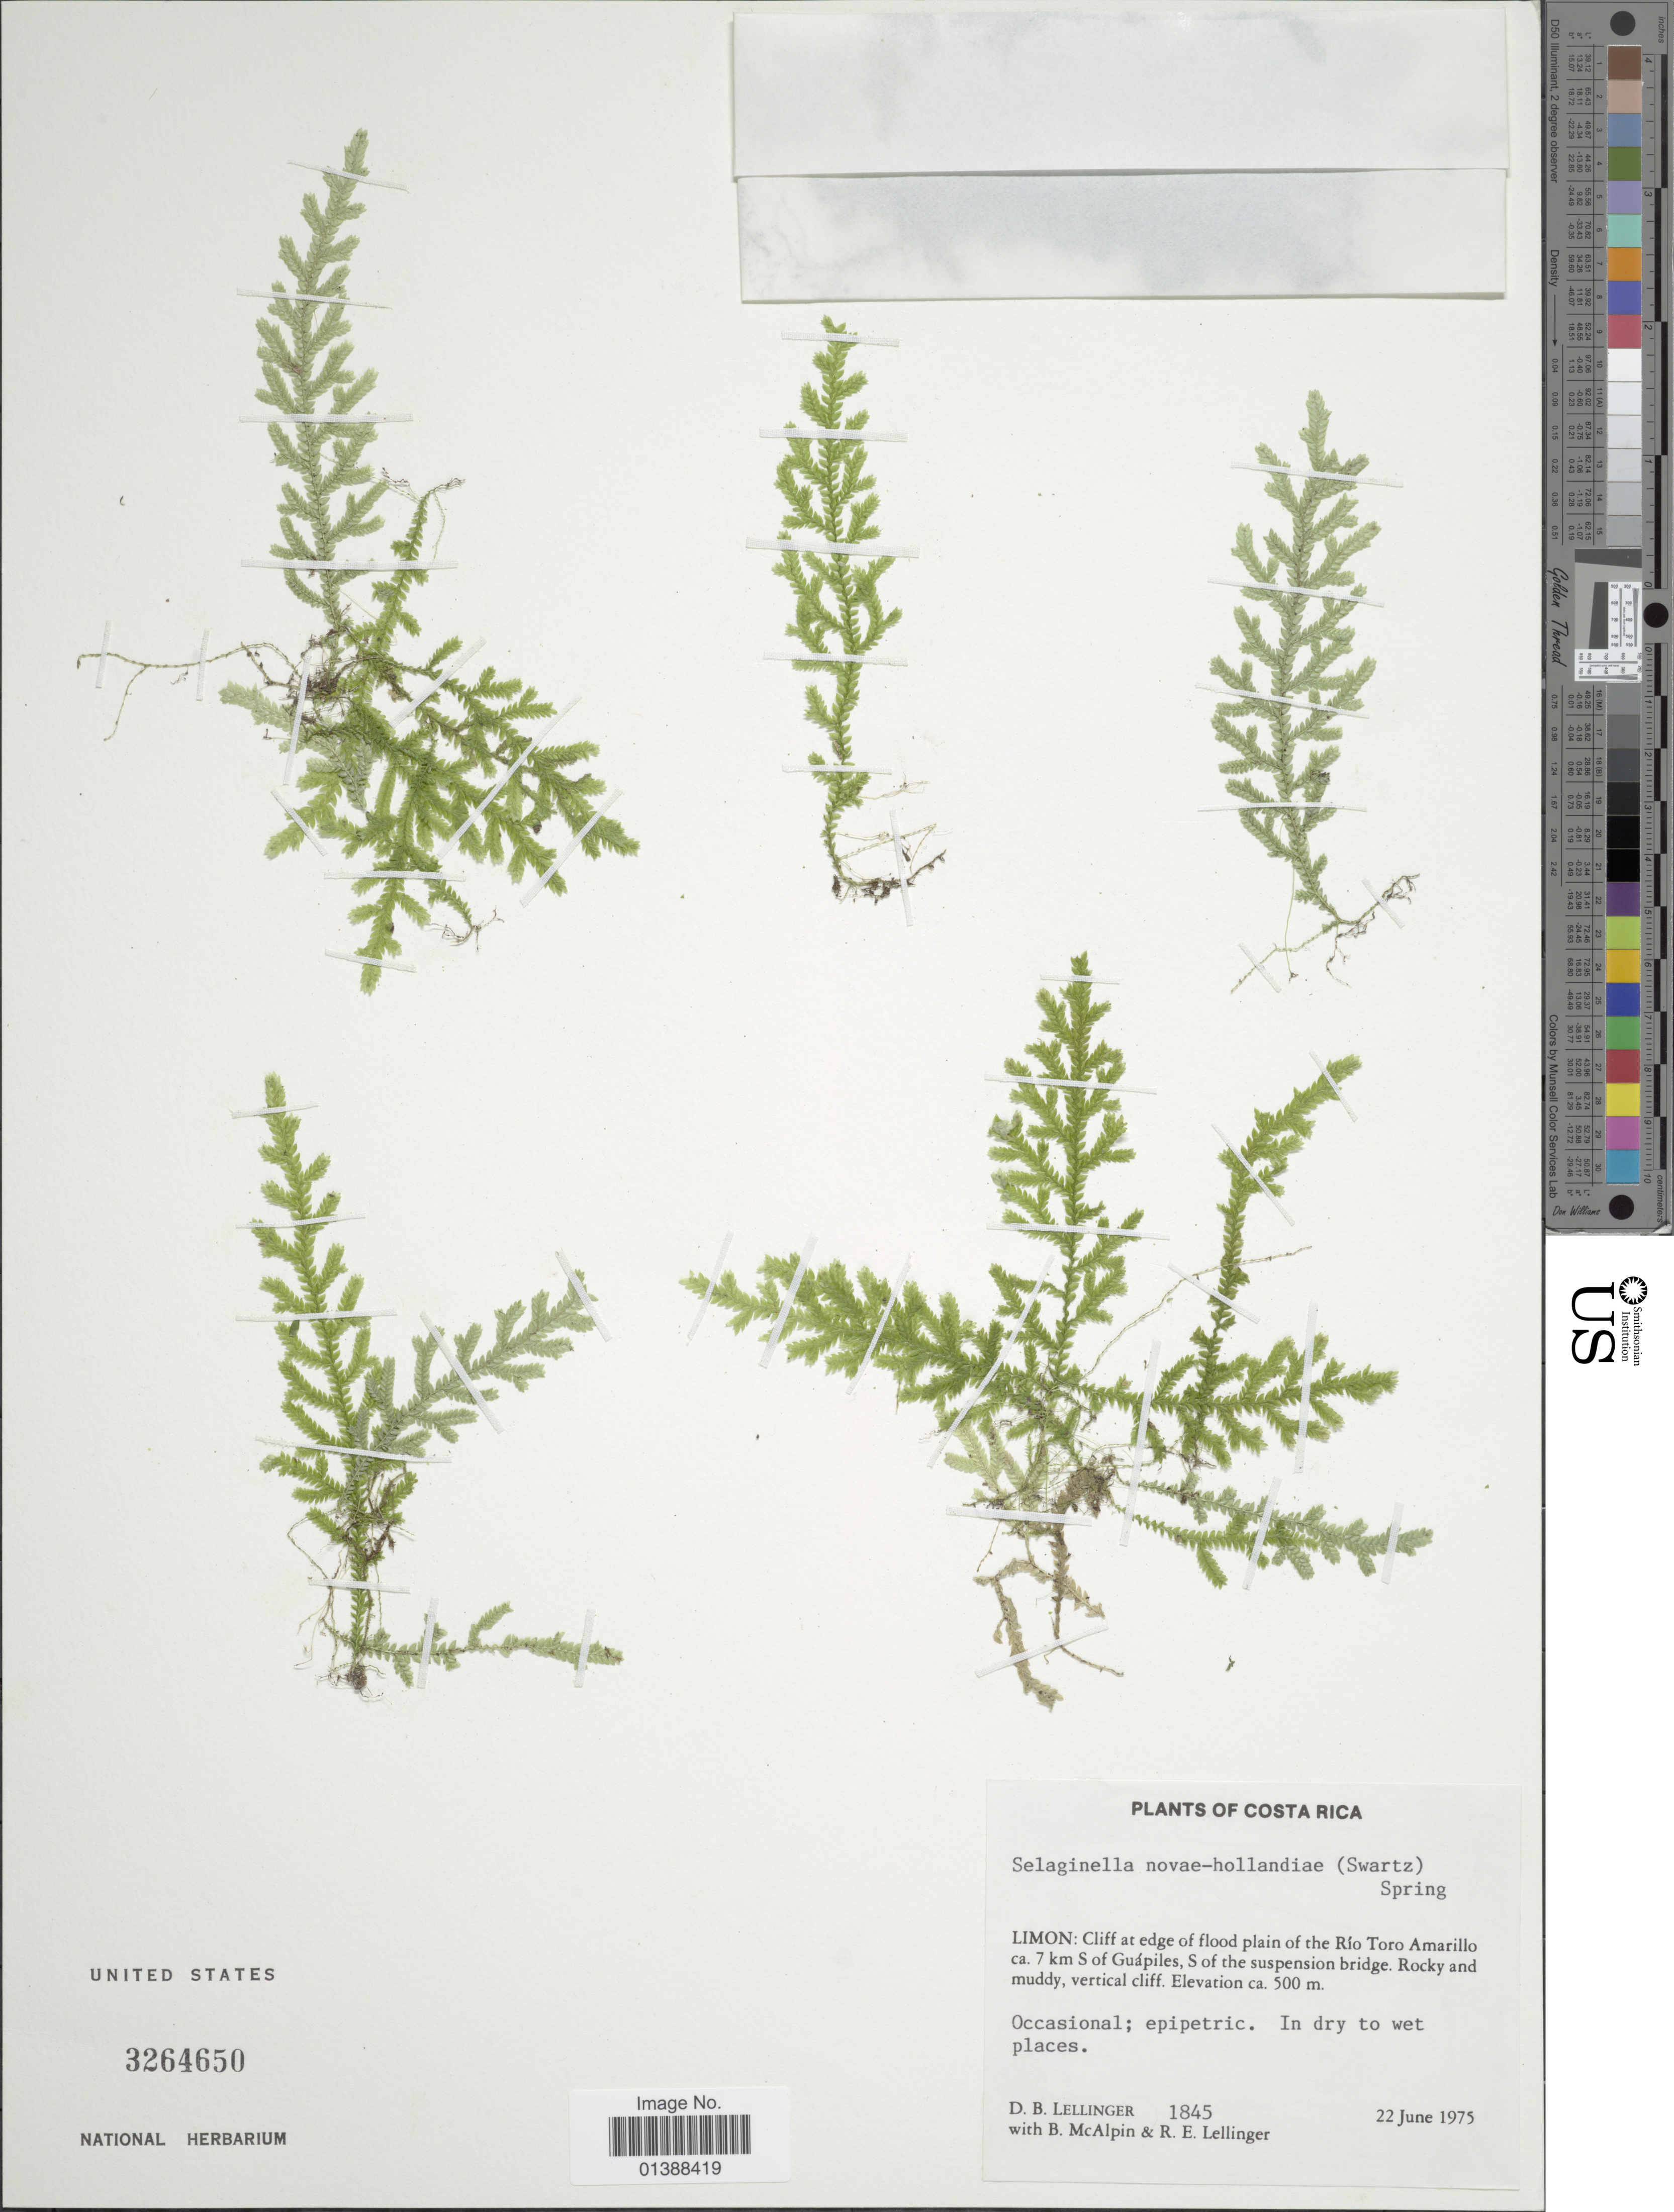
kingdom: Plantae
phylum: Tracheophyta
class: Lycopodiopsida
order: Selaginellales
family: Selaginellaceae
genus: Selaginella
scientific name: Selaginella mikeneei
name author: Valdespino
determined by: Valdespino, I. A., (PMA), Universidad de Panama (PANAMA)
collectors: D. B. Lellinger, B. Mcalpin & R. E. Lellinger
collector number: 1845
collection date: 1975-06-22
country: Costa Rica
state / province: Limón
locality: Cliff edge of flood plain of the Río Toro Amariloo, ca 7 km S of Guápiles, S of the suspension bridge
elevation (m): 500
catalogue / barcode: US 3264650